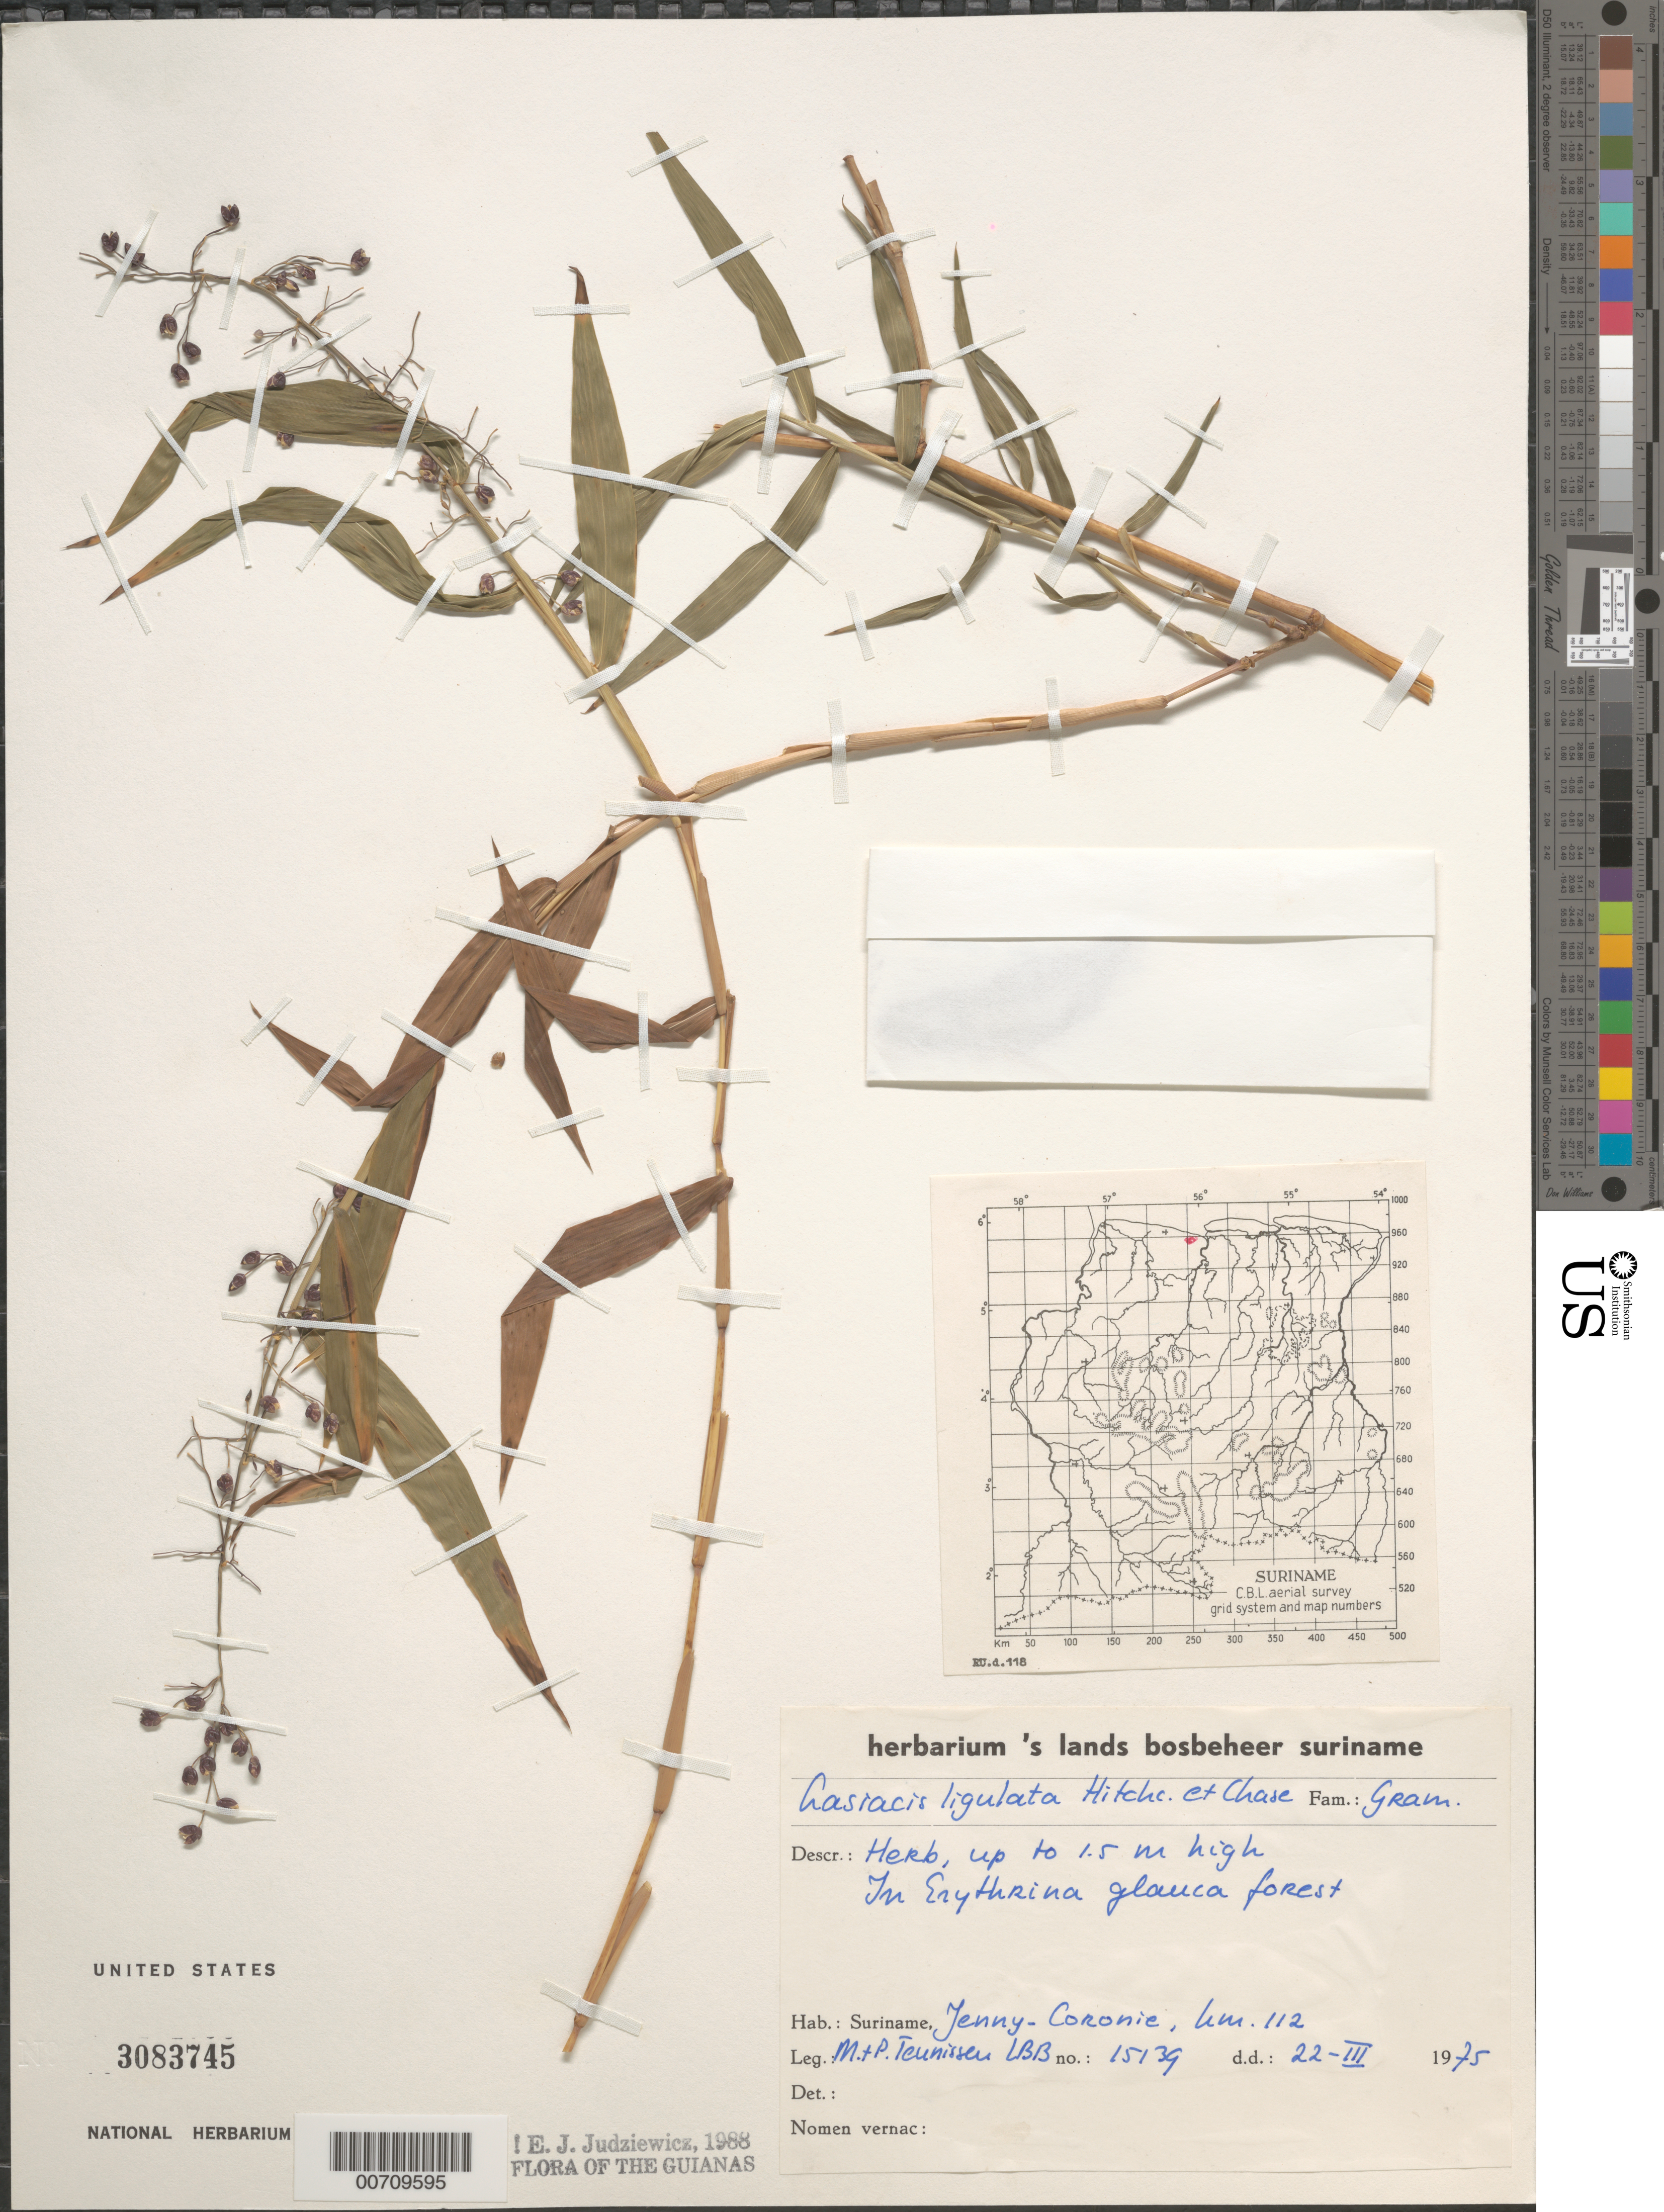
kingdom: Plantae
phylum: Tracheophyta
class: Liliopsida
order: Poales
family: Poaceae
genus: Lasiacis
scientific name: Lasiacis ligulata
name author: Hitchc. & Chase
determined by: Judziewicz, E. J.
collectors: M. Teunissen-werkhoven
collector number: LBB 15139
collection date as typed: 22-Mar-75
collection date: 1975-03-22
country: Suriname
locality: Coroni Dist; Jenny-Coronie, km 112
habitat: In Erythrina glauca forest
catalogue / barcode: US 3083745